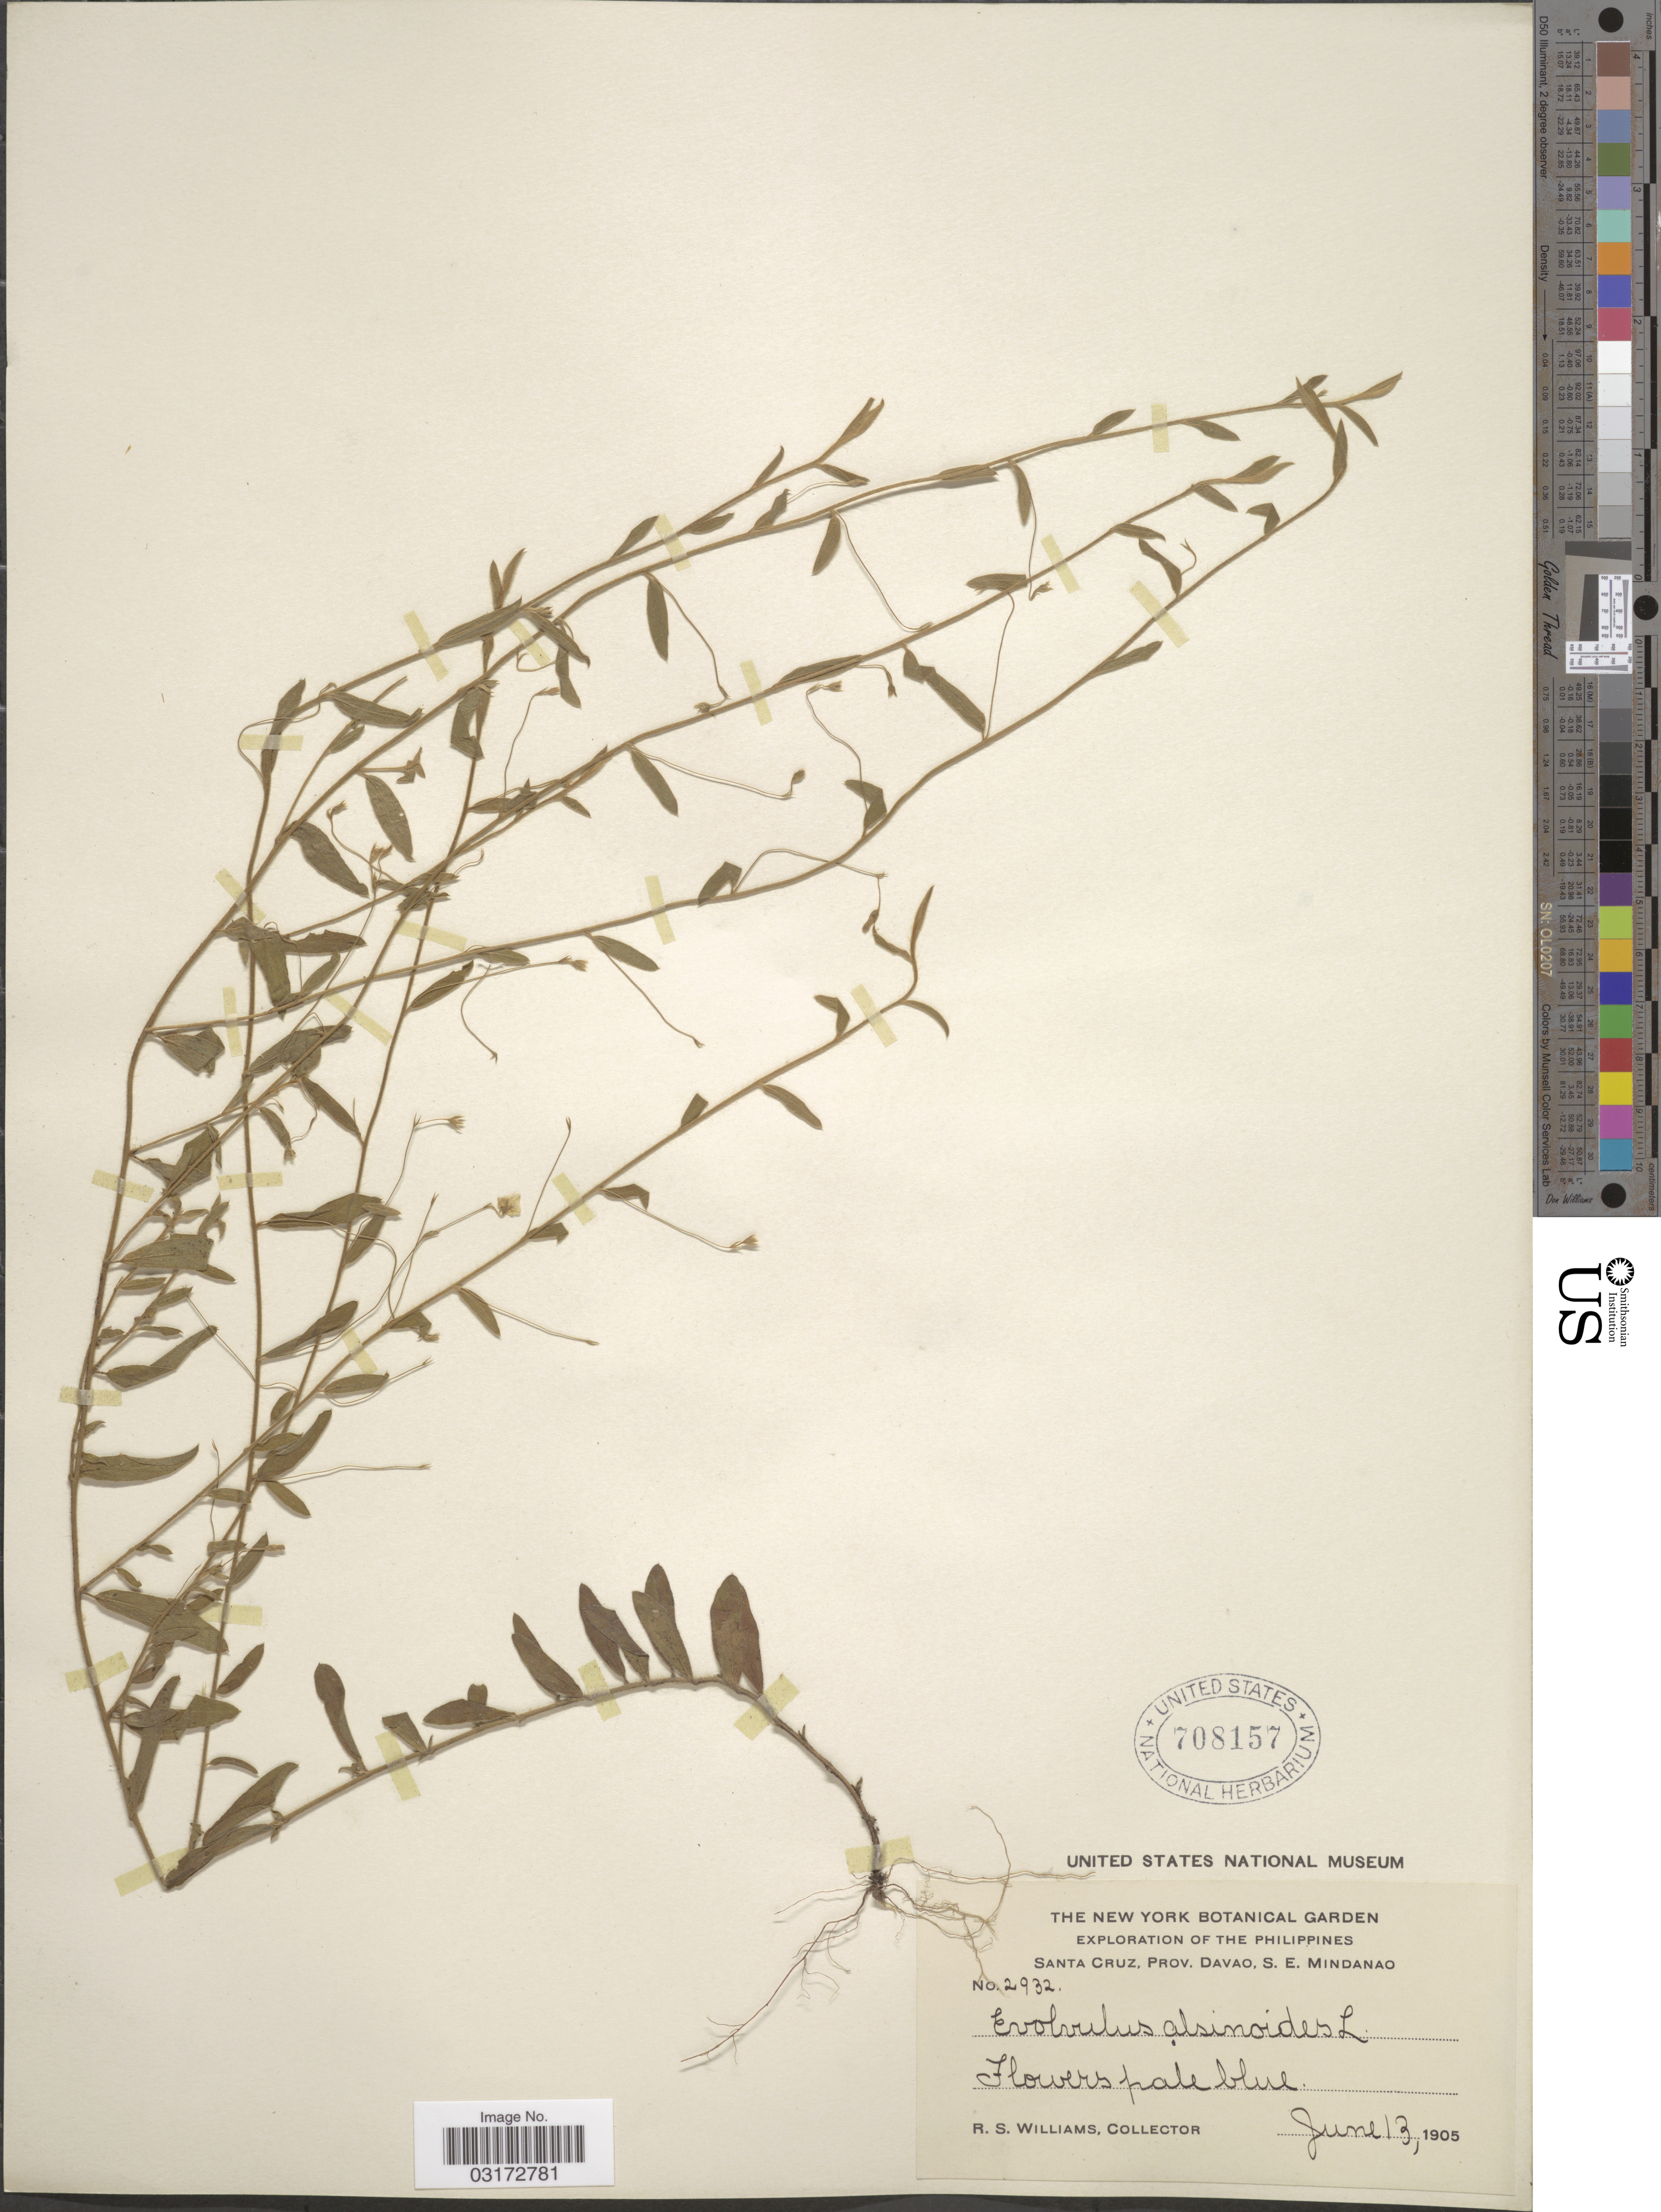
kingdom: Plantae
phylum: Tracheophyta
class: Magnoliopsida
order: Solanales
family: Convolvulaceae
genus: Evolvulus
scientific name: Evolvulus alsinoides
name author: (L.) L.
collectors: R. S. Williams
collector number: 2932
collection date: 1905-06-13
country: Philippines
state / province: Davao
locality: Santa Cruz, Prov. Davao, S.E. Mindanao.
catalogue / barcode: US 708157